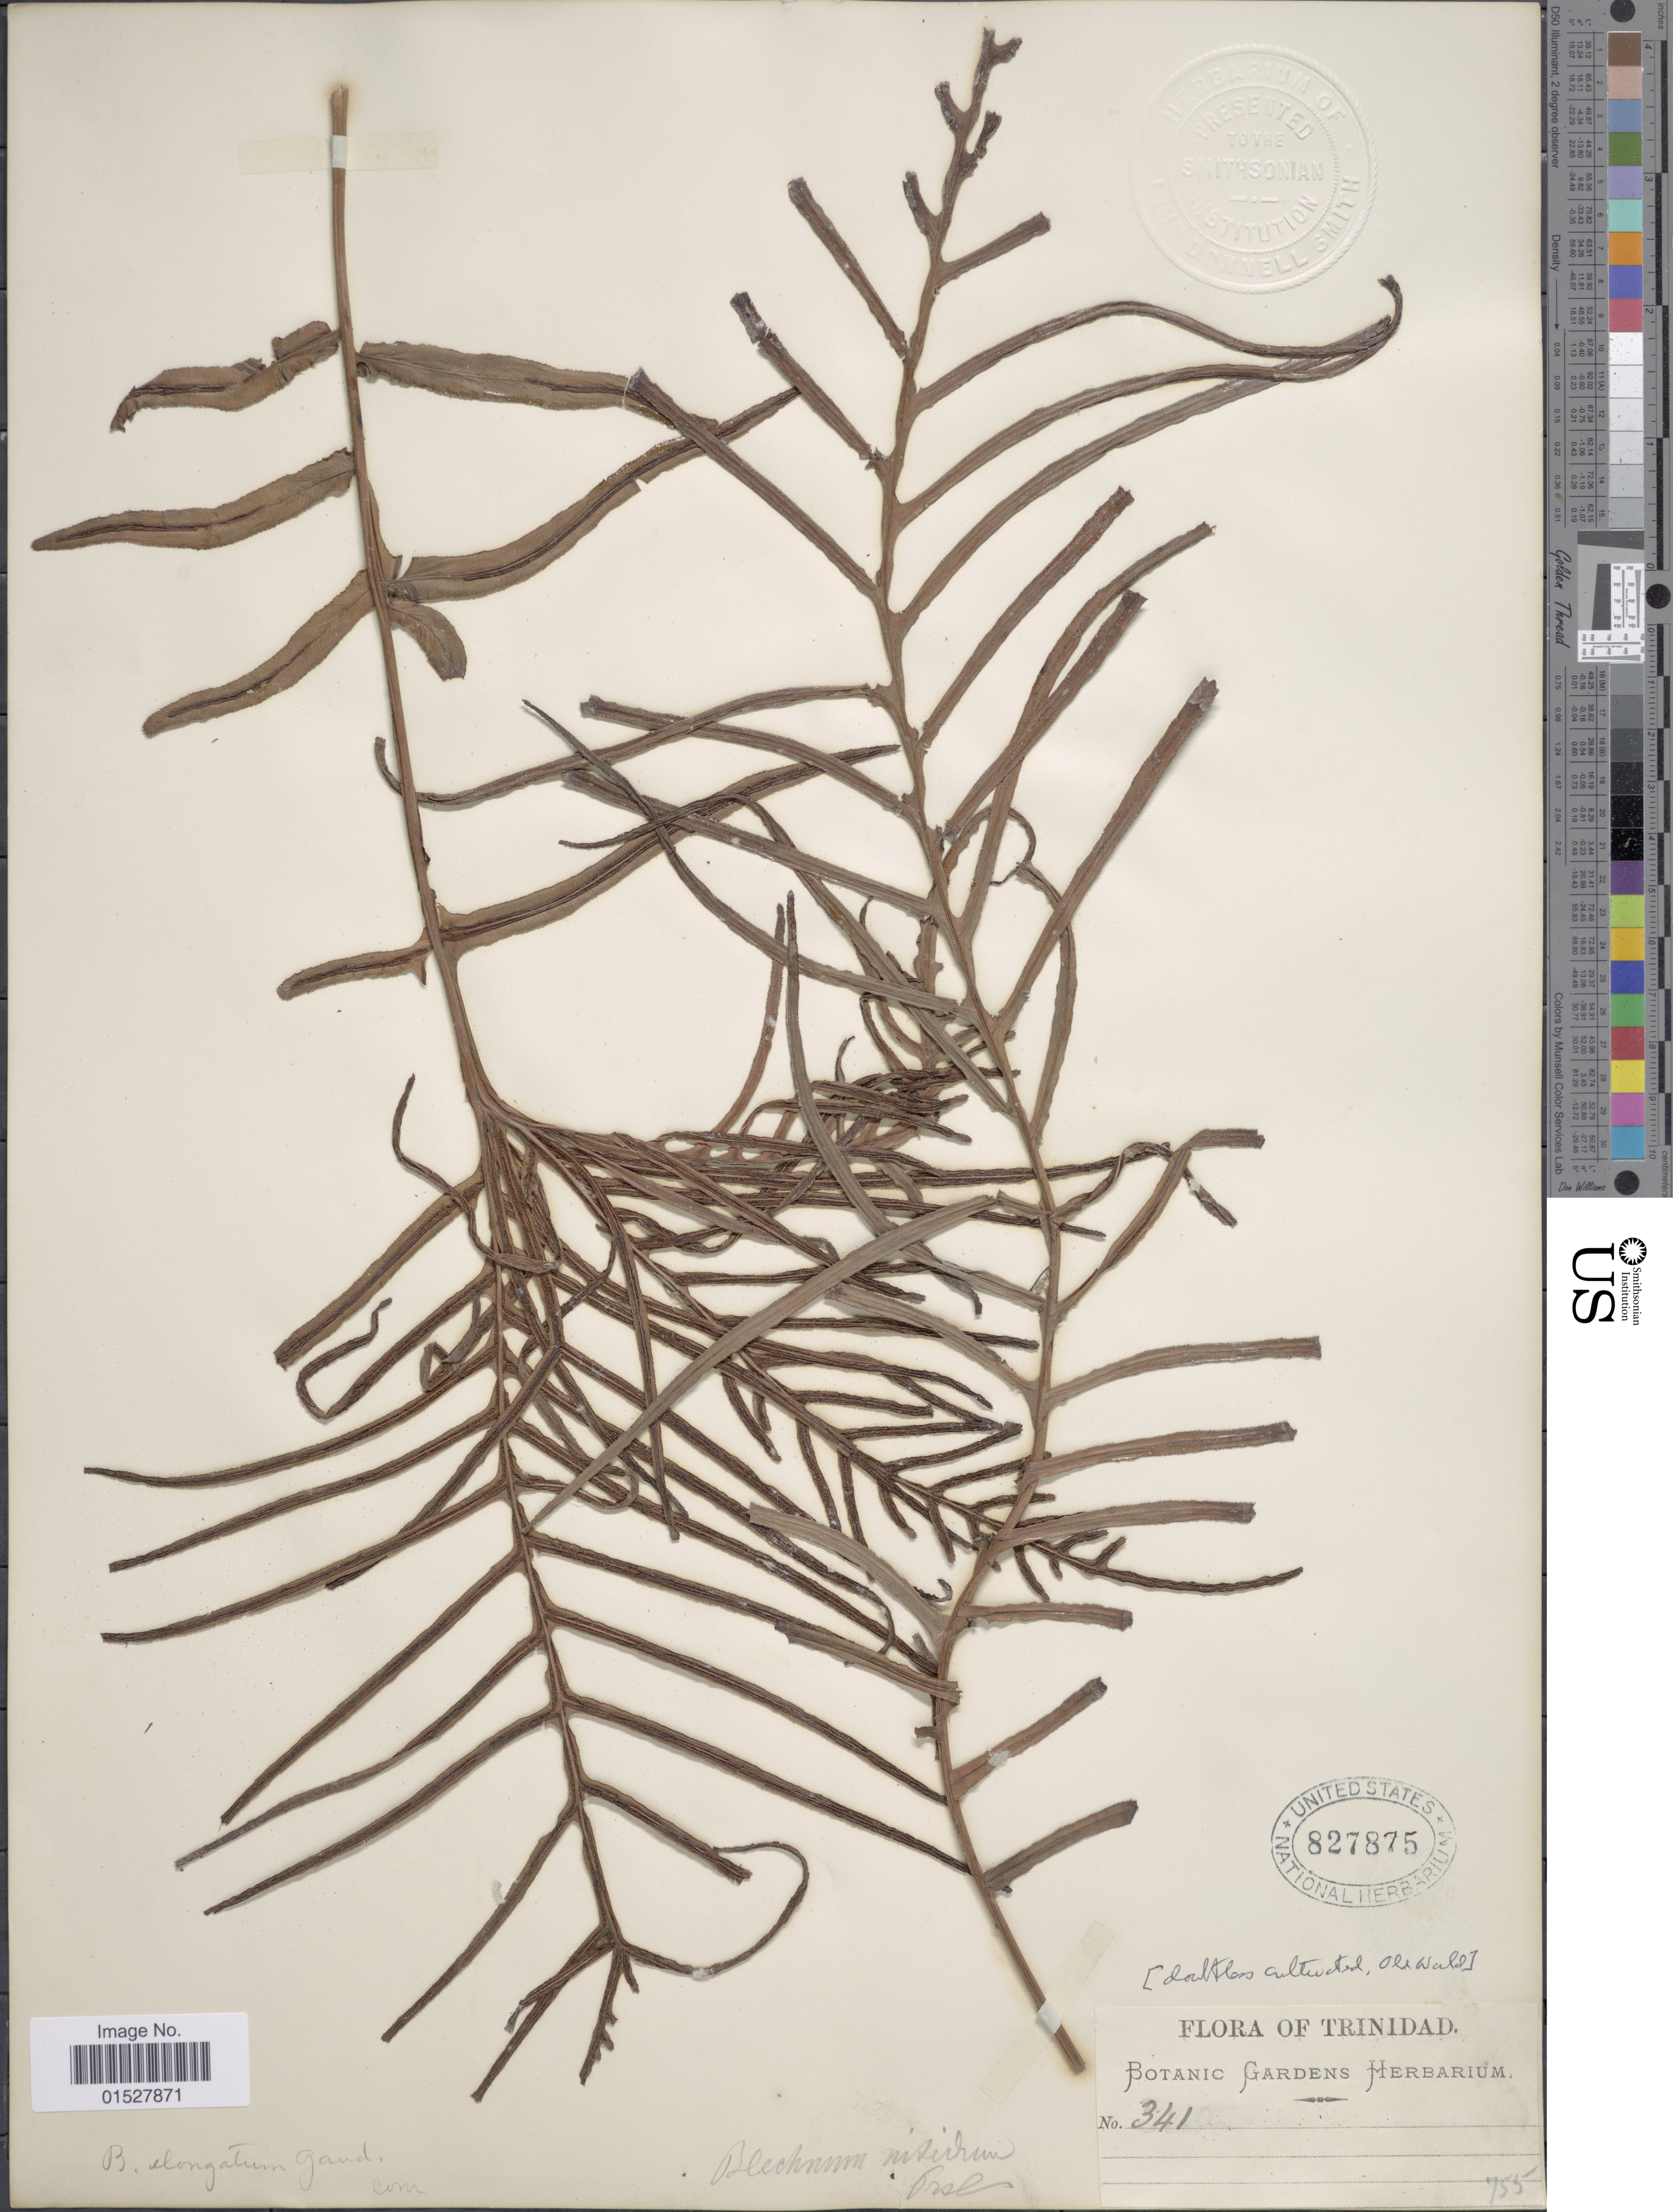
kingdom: Plantae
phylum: Tracheophyta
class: Polypodiopsida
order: Polypodiales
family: Blechnaceae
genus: Blechnum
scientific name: Blechnum elongatum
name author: Gaudich.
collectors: ex herb. Bot. Gard.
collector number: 341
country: Trinidad and Tobago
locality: Trinidad.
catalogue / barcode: US 827875